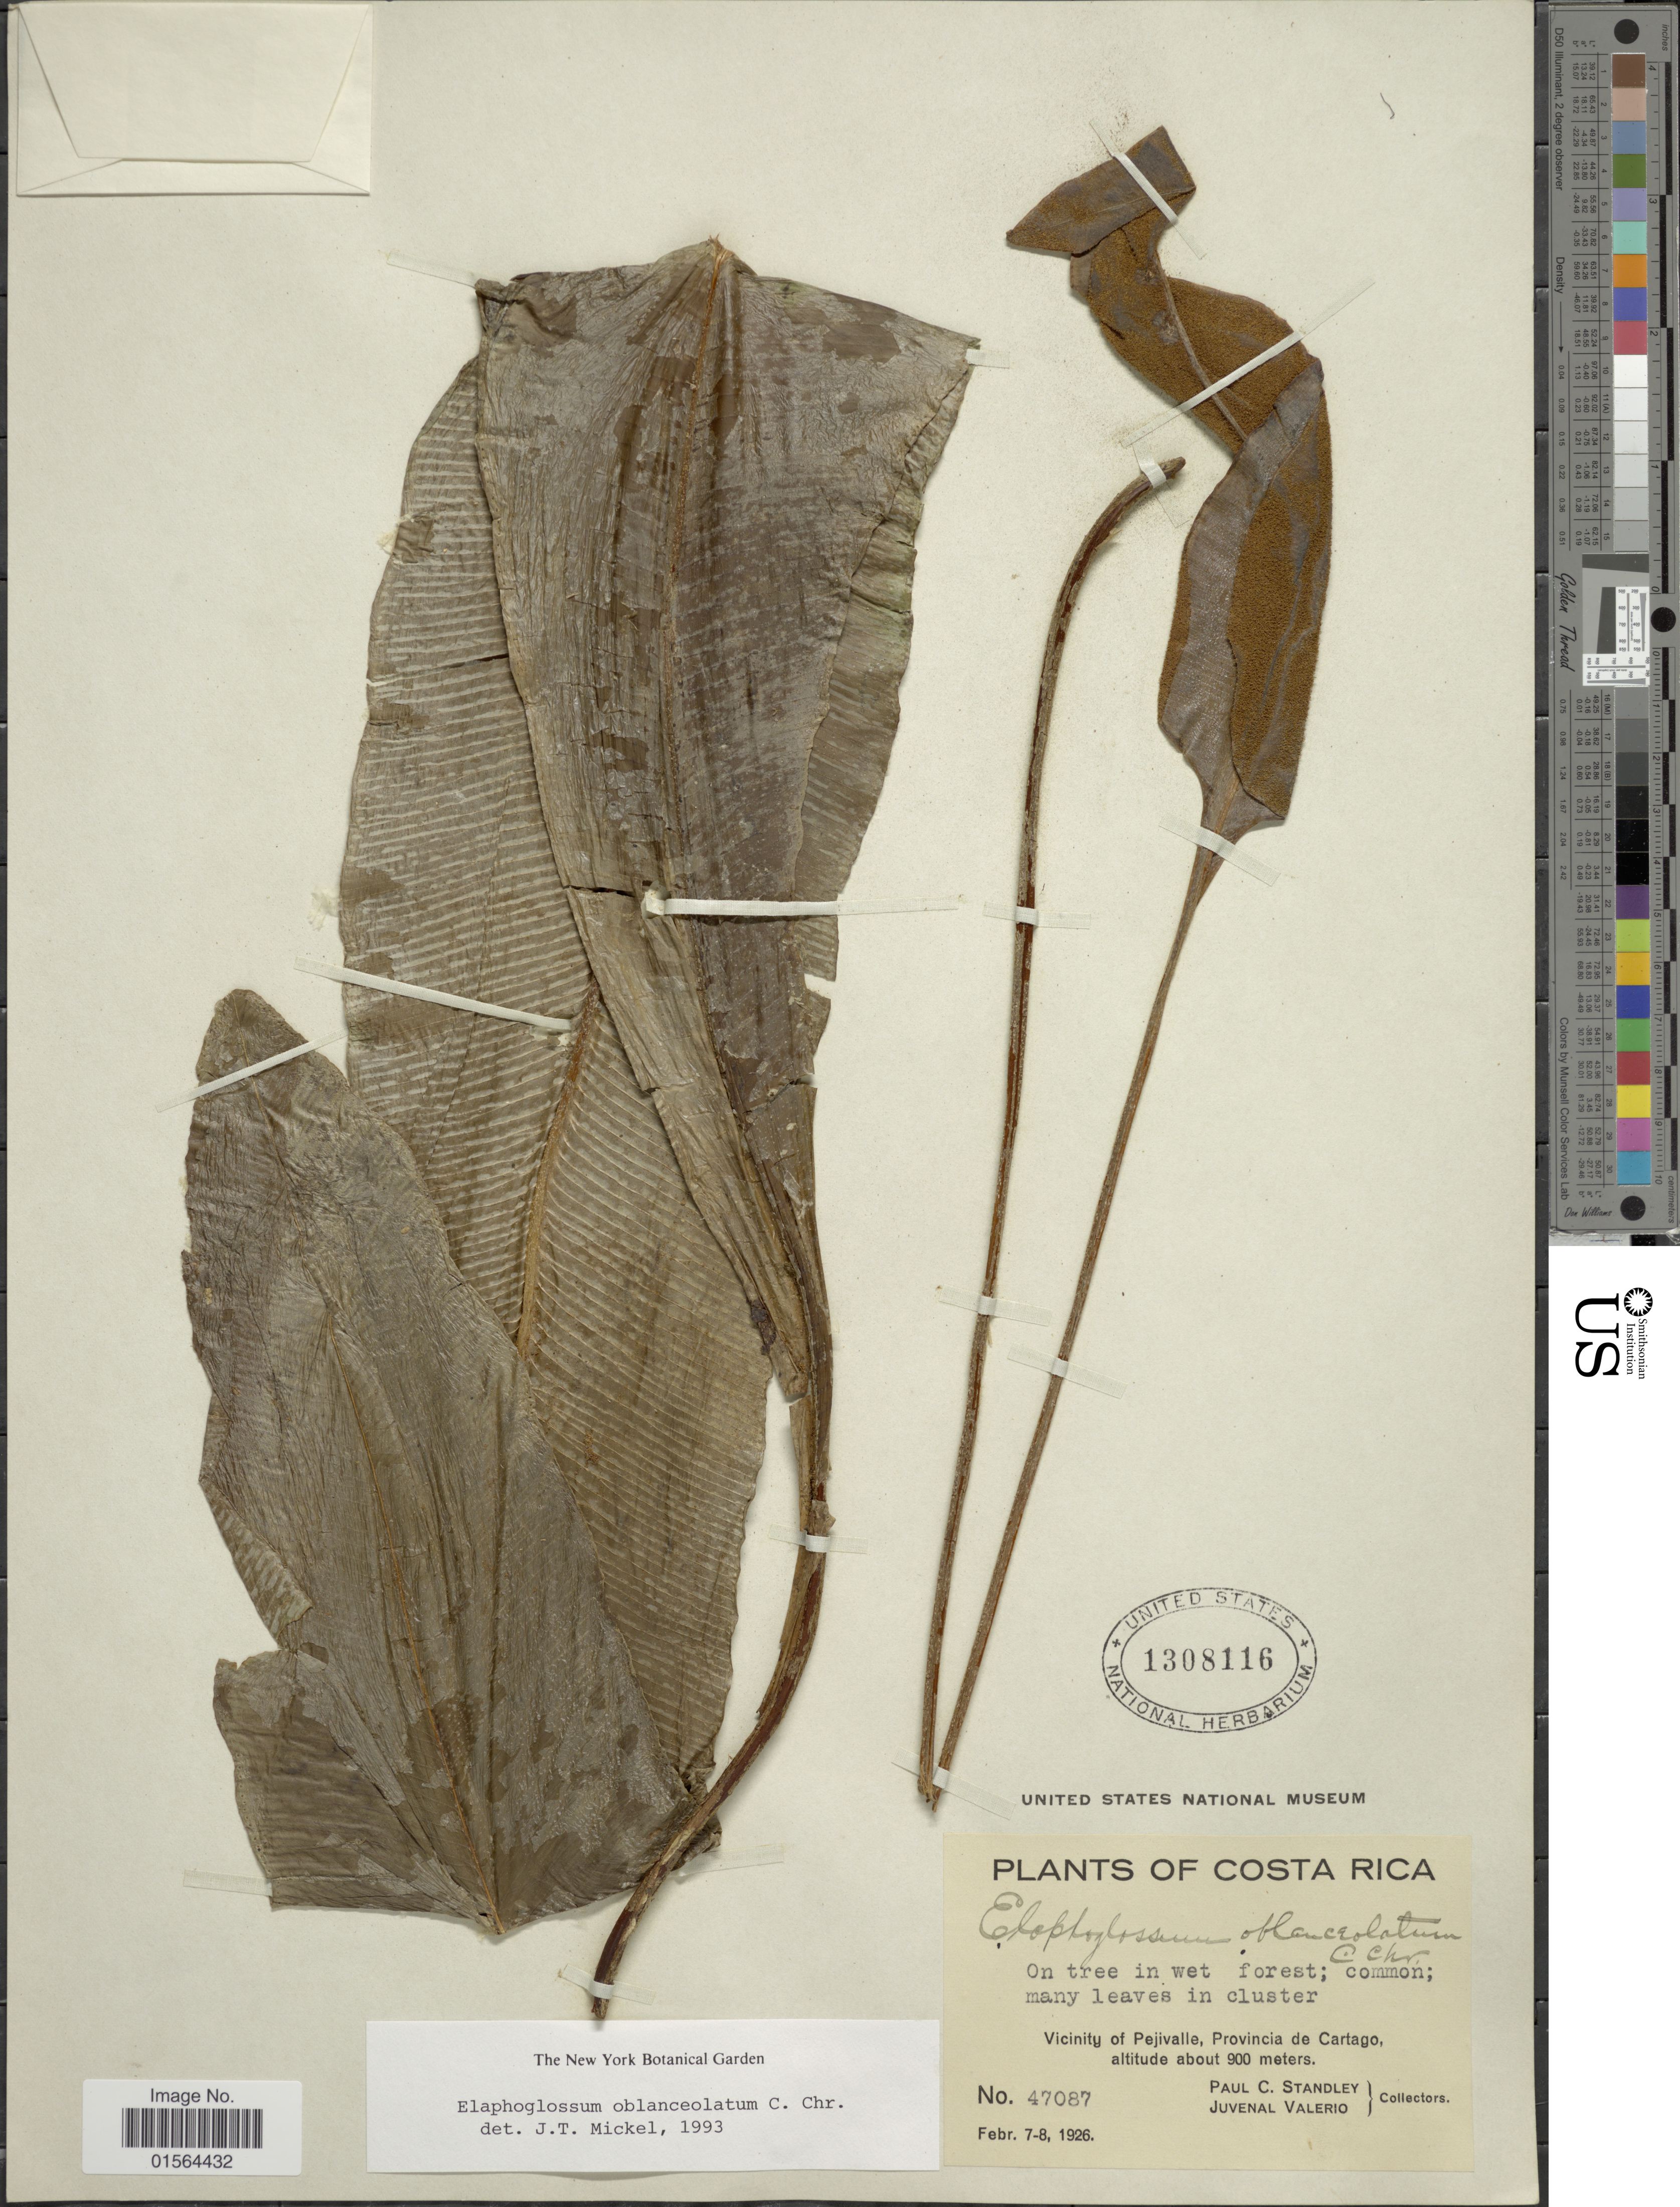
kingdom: Plantae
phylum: Tracheophyta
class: Polypodiopsida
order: Polypodiales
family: Dryopteridaceae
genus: Elaphoglossum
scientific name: Elaphoglossum oblanceolatum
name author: C. Chr.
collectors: P. C. Standley & J. Valerio R.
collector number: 47087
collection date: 1926-02-07/1926-02-08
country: Costa Rica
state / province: Cartago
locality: Vicinity of Pejivalle, Provincia de Cartago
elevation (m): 900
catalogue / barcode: US 1308116